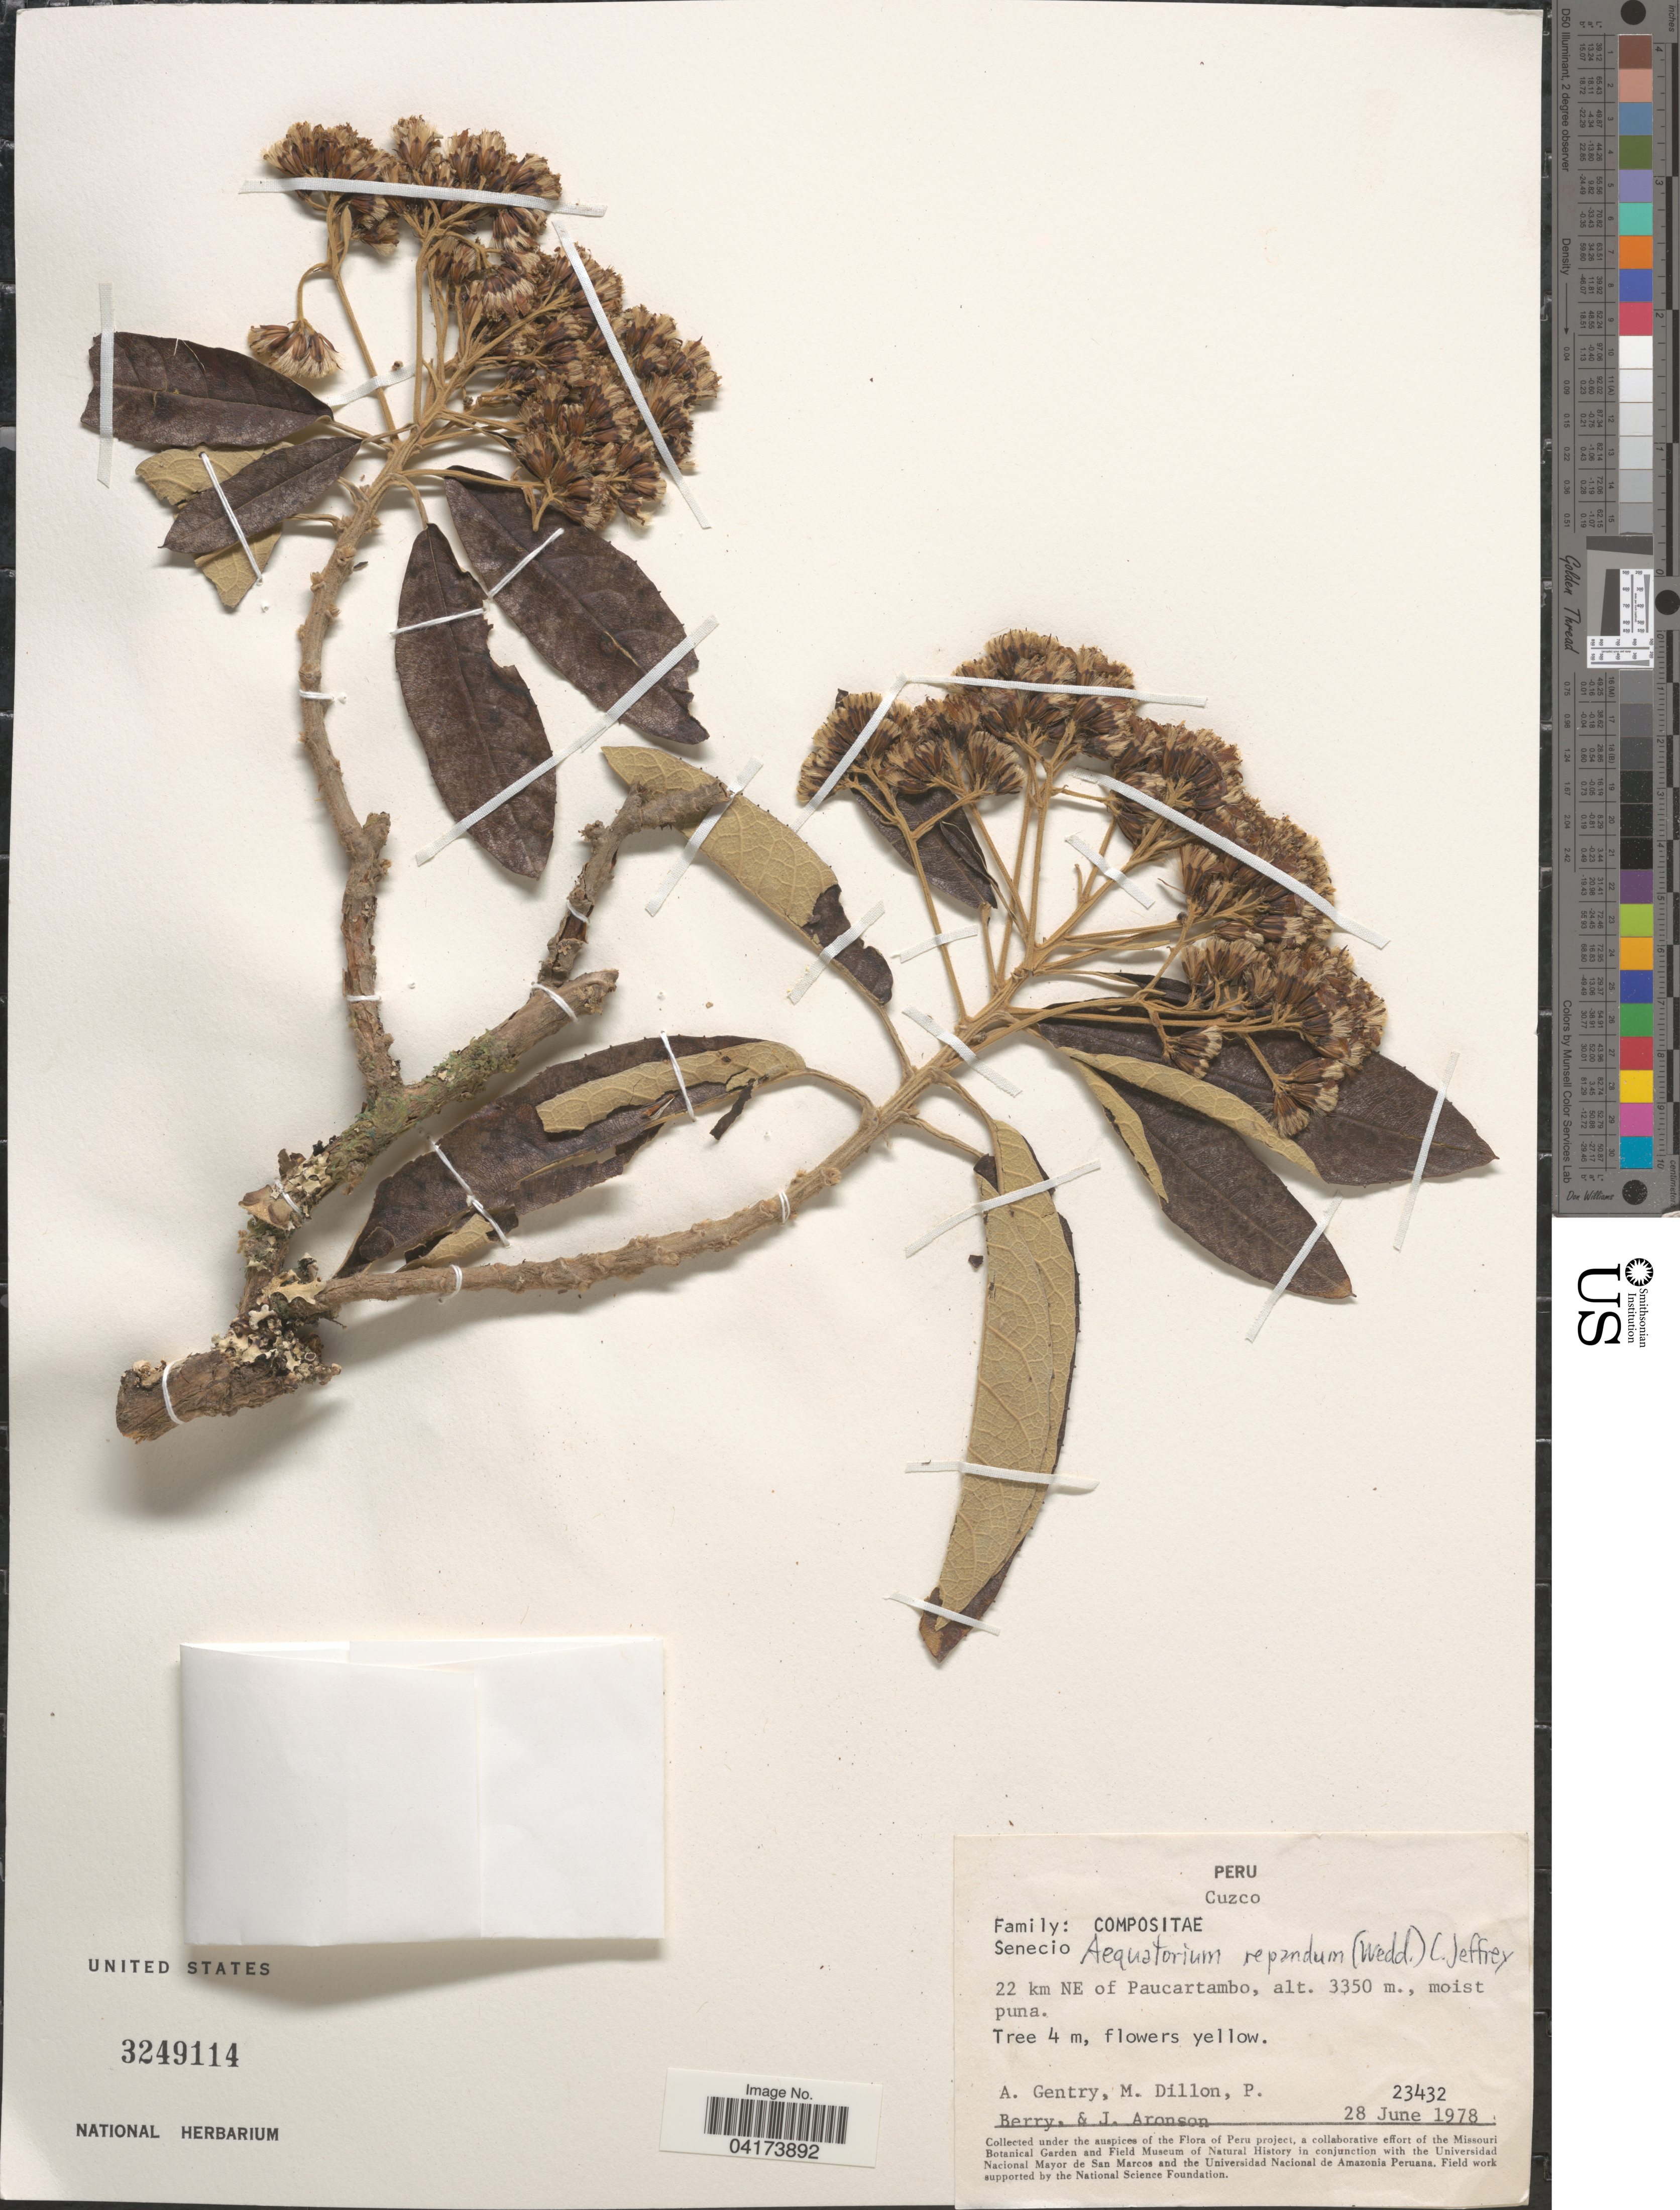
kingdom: Plantae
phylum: Tracheophyta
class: Magnoliopsida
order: Asterales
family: Asteraceae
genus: Nordenstamia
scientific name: Nordenstamia repanda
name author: (Wedd.) Lundin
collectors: A. H. Gentry, M. O. Dillon, P. Berry & J. Aronson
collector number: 23432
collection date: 1978-06-28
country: Peru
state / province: Cusco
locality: Cuzco. 22 km NE of Paucartambo.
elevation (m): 3350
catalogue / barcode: US 3249114